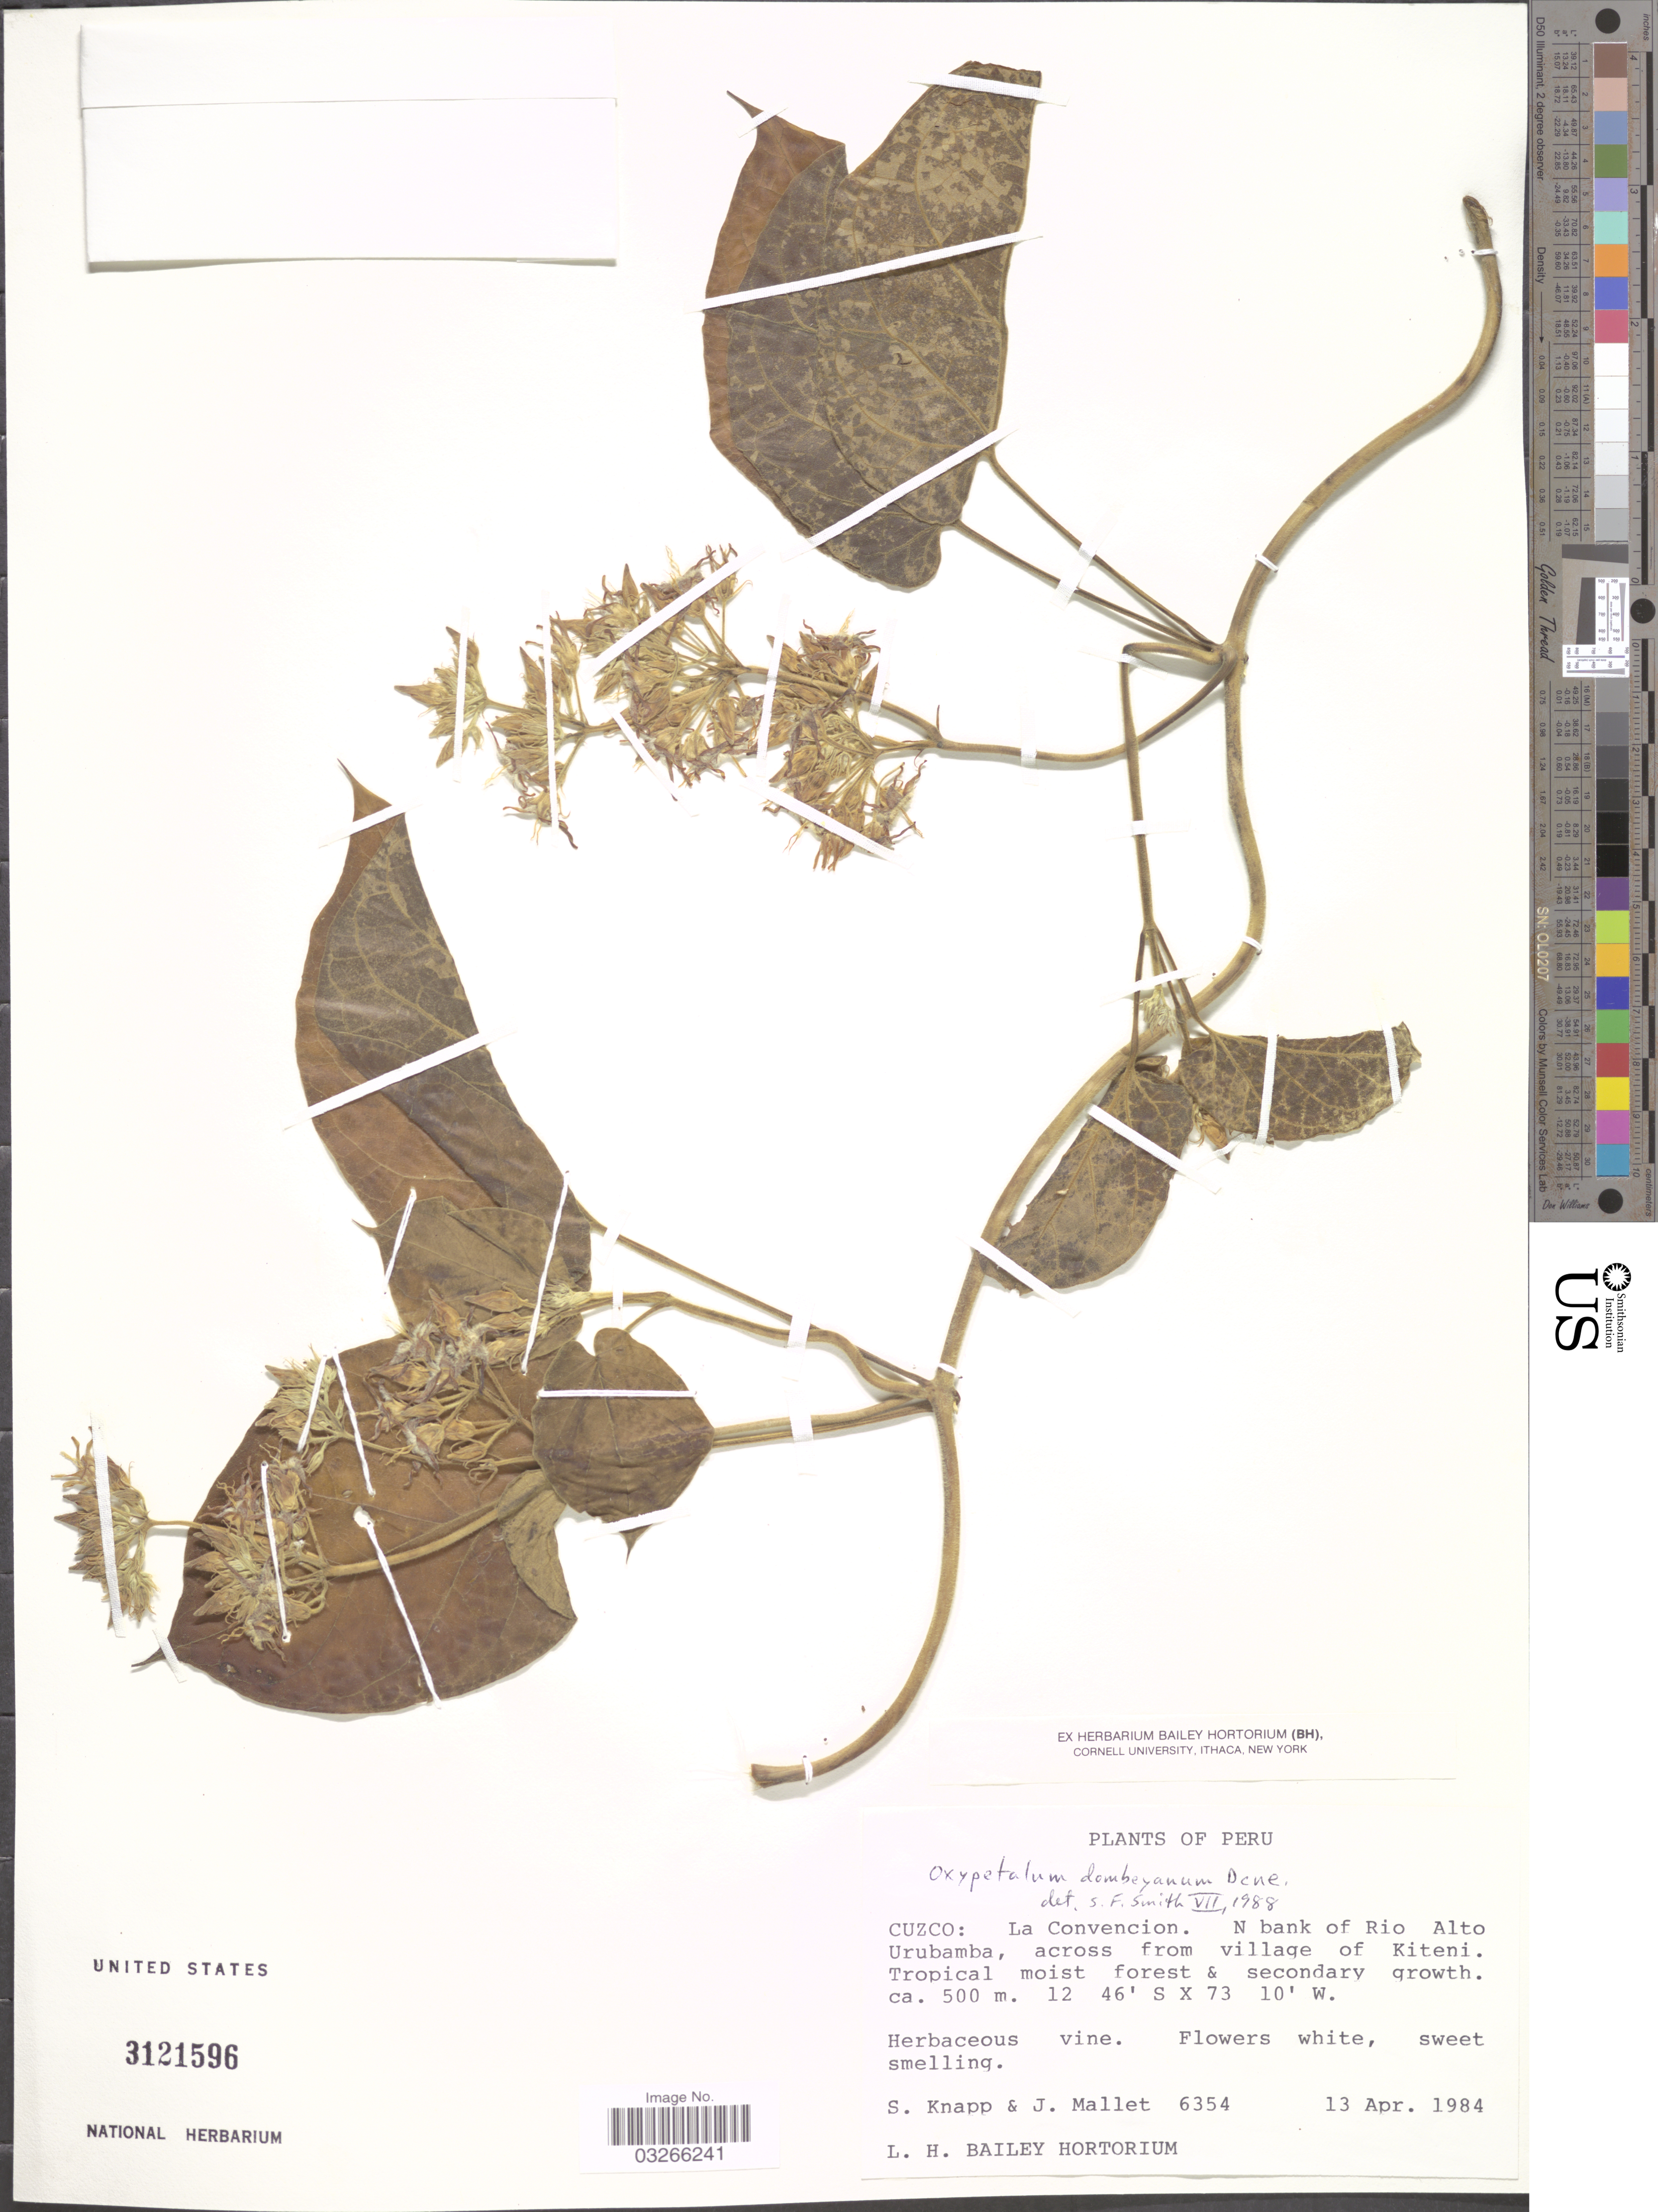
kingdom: Plantae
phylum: Tracheophyta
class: Magnoliopsida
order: Gentianales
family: Apocynaceae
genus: Oxypetalum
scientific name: Oxypetalum dombeyanum Decne.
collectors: S. Knapp & J. Mallet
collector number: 6354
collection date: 1984-04-13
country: Peru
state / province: Cusco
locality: La Convencion. N bank of Rio Alto Urubamba, across from village of Kiteni.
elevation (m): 500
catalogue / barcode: US 3121596